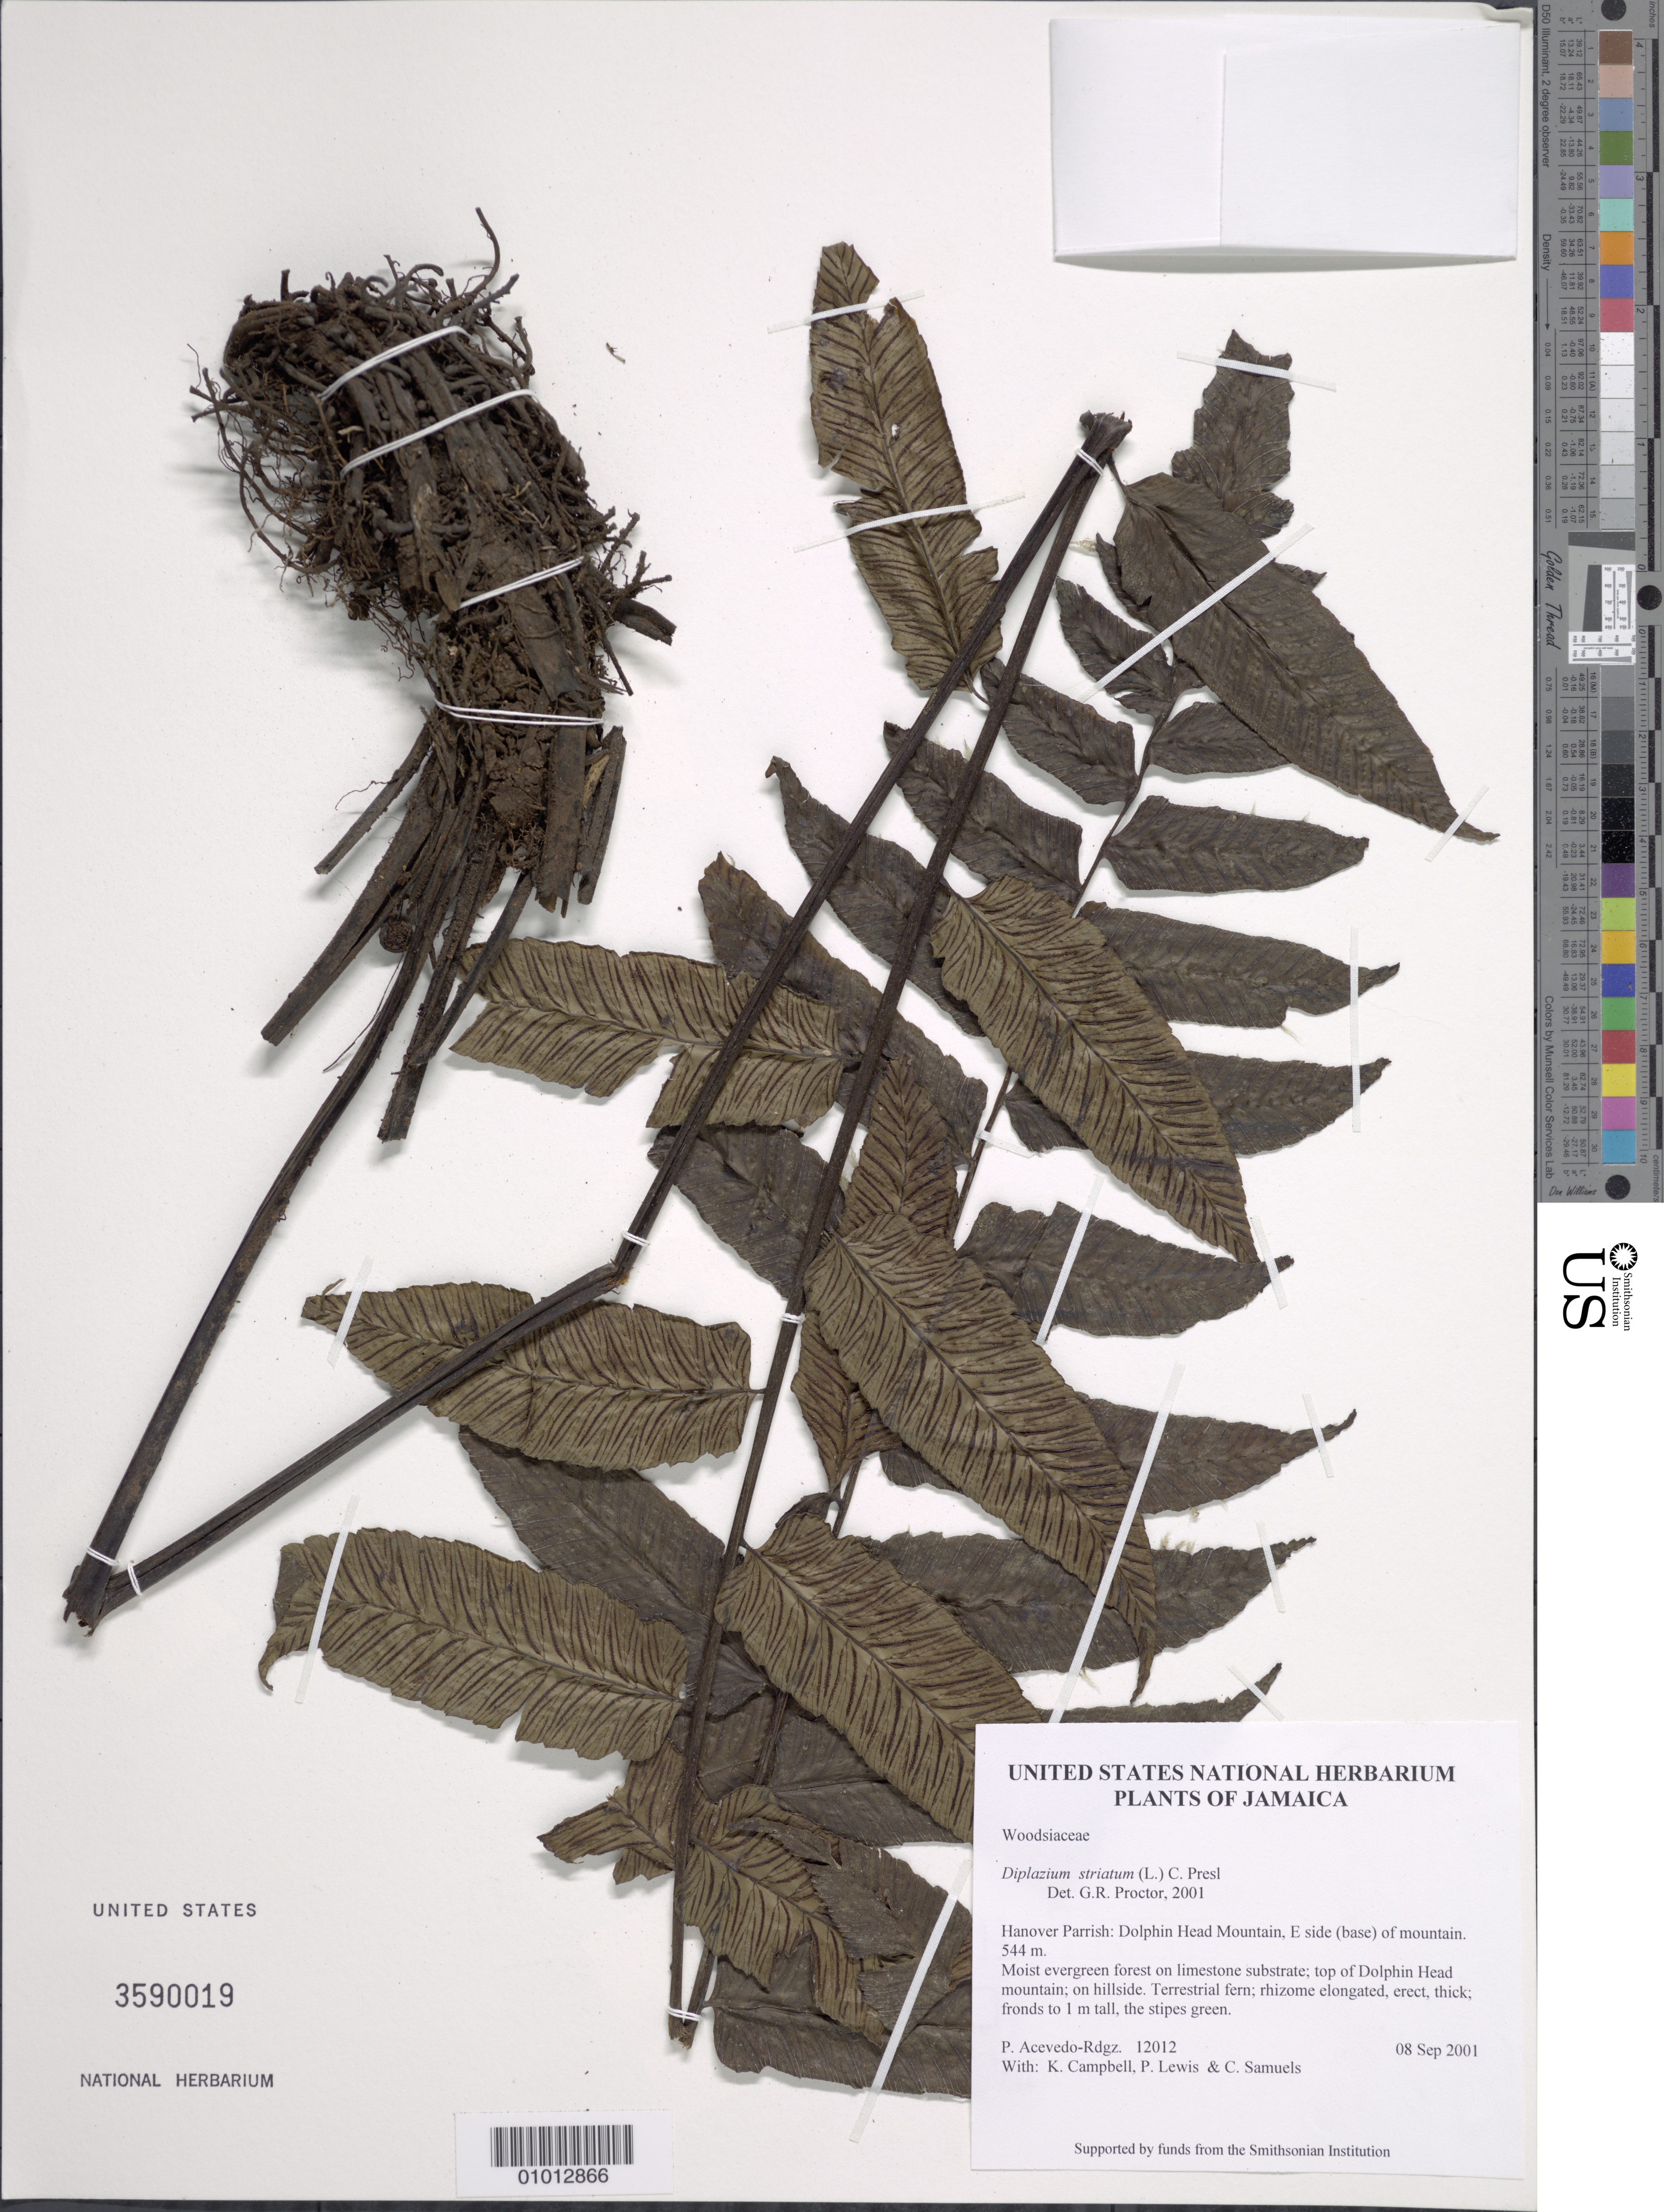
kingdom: Plantae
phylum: Tracheophyta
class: Polypodiopsida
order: Polypodiales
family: Athyriaceae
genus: Diplazium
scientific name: Diplazium striatum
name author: (L.) C. Presl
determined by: Proctor, G. R.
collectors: P. Acevedo-Rodr., K. Campbell, P. Lewis & C. Samuels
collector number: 12012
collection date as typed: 08 Sep 2001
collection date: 2001-09-08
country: Jamaica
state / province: Hanover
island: Jamaica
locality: Hanover Parrish: Dolphin Head Mountain, E side (base) of mountain.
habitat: Moist evergreen forest on limestone substrate; top of Dolphin Head mountain; on hillside.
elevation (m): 544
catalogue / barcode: US 3590019